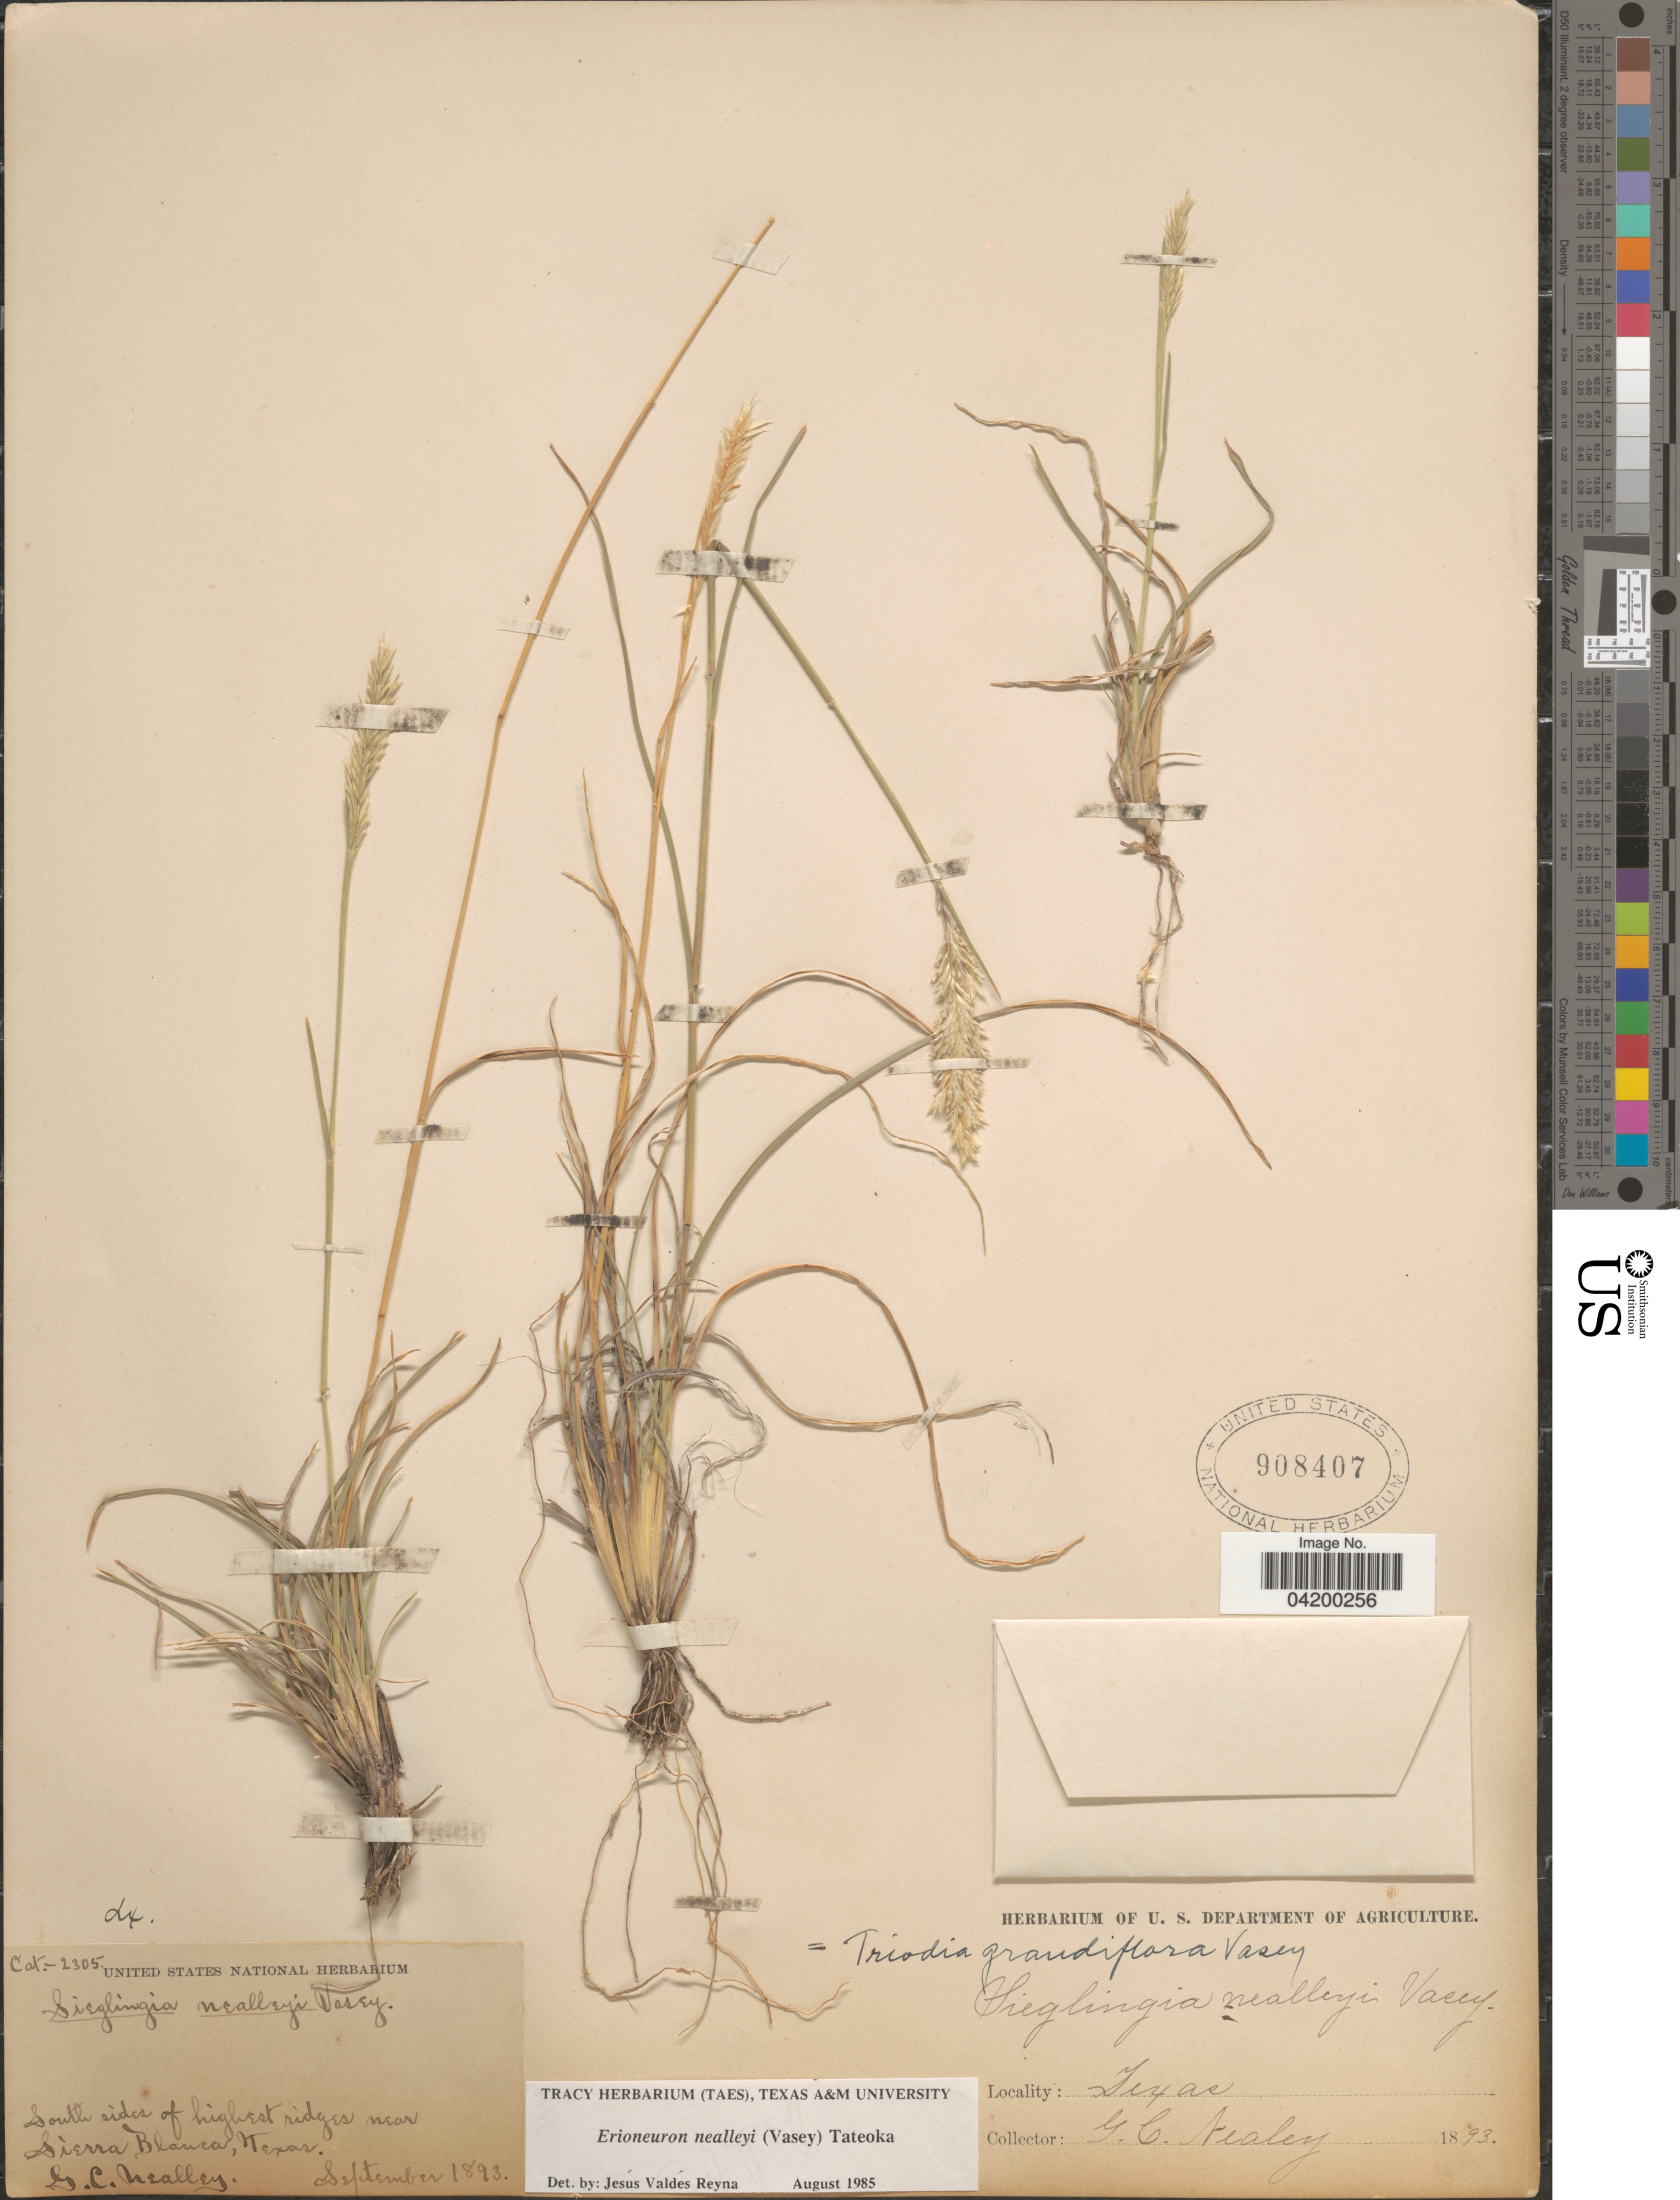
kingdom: Plantae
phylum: Tracheophyta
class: Liliopsida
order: Poales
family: Poaceae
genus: Erioneuron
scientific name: Erioneuron nealleyi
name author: (Vasey) Tateoka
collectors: G. C. Nealley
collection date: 1893-09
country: United States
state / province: Texas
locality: South sides of highest ridges near Sierra Blanca.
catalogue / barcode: US 908407